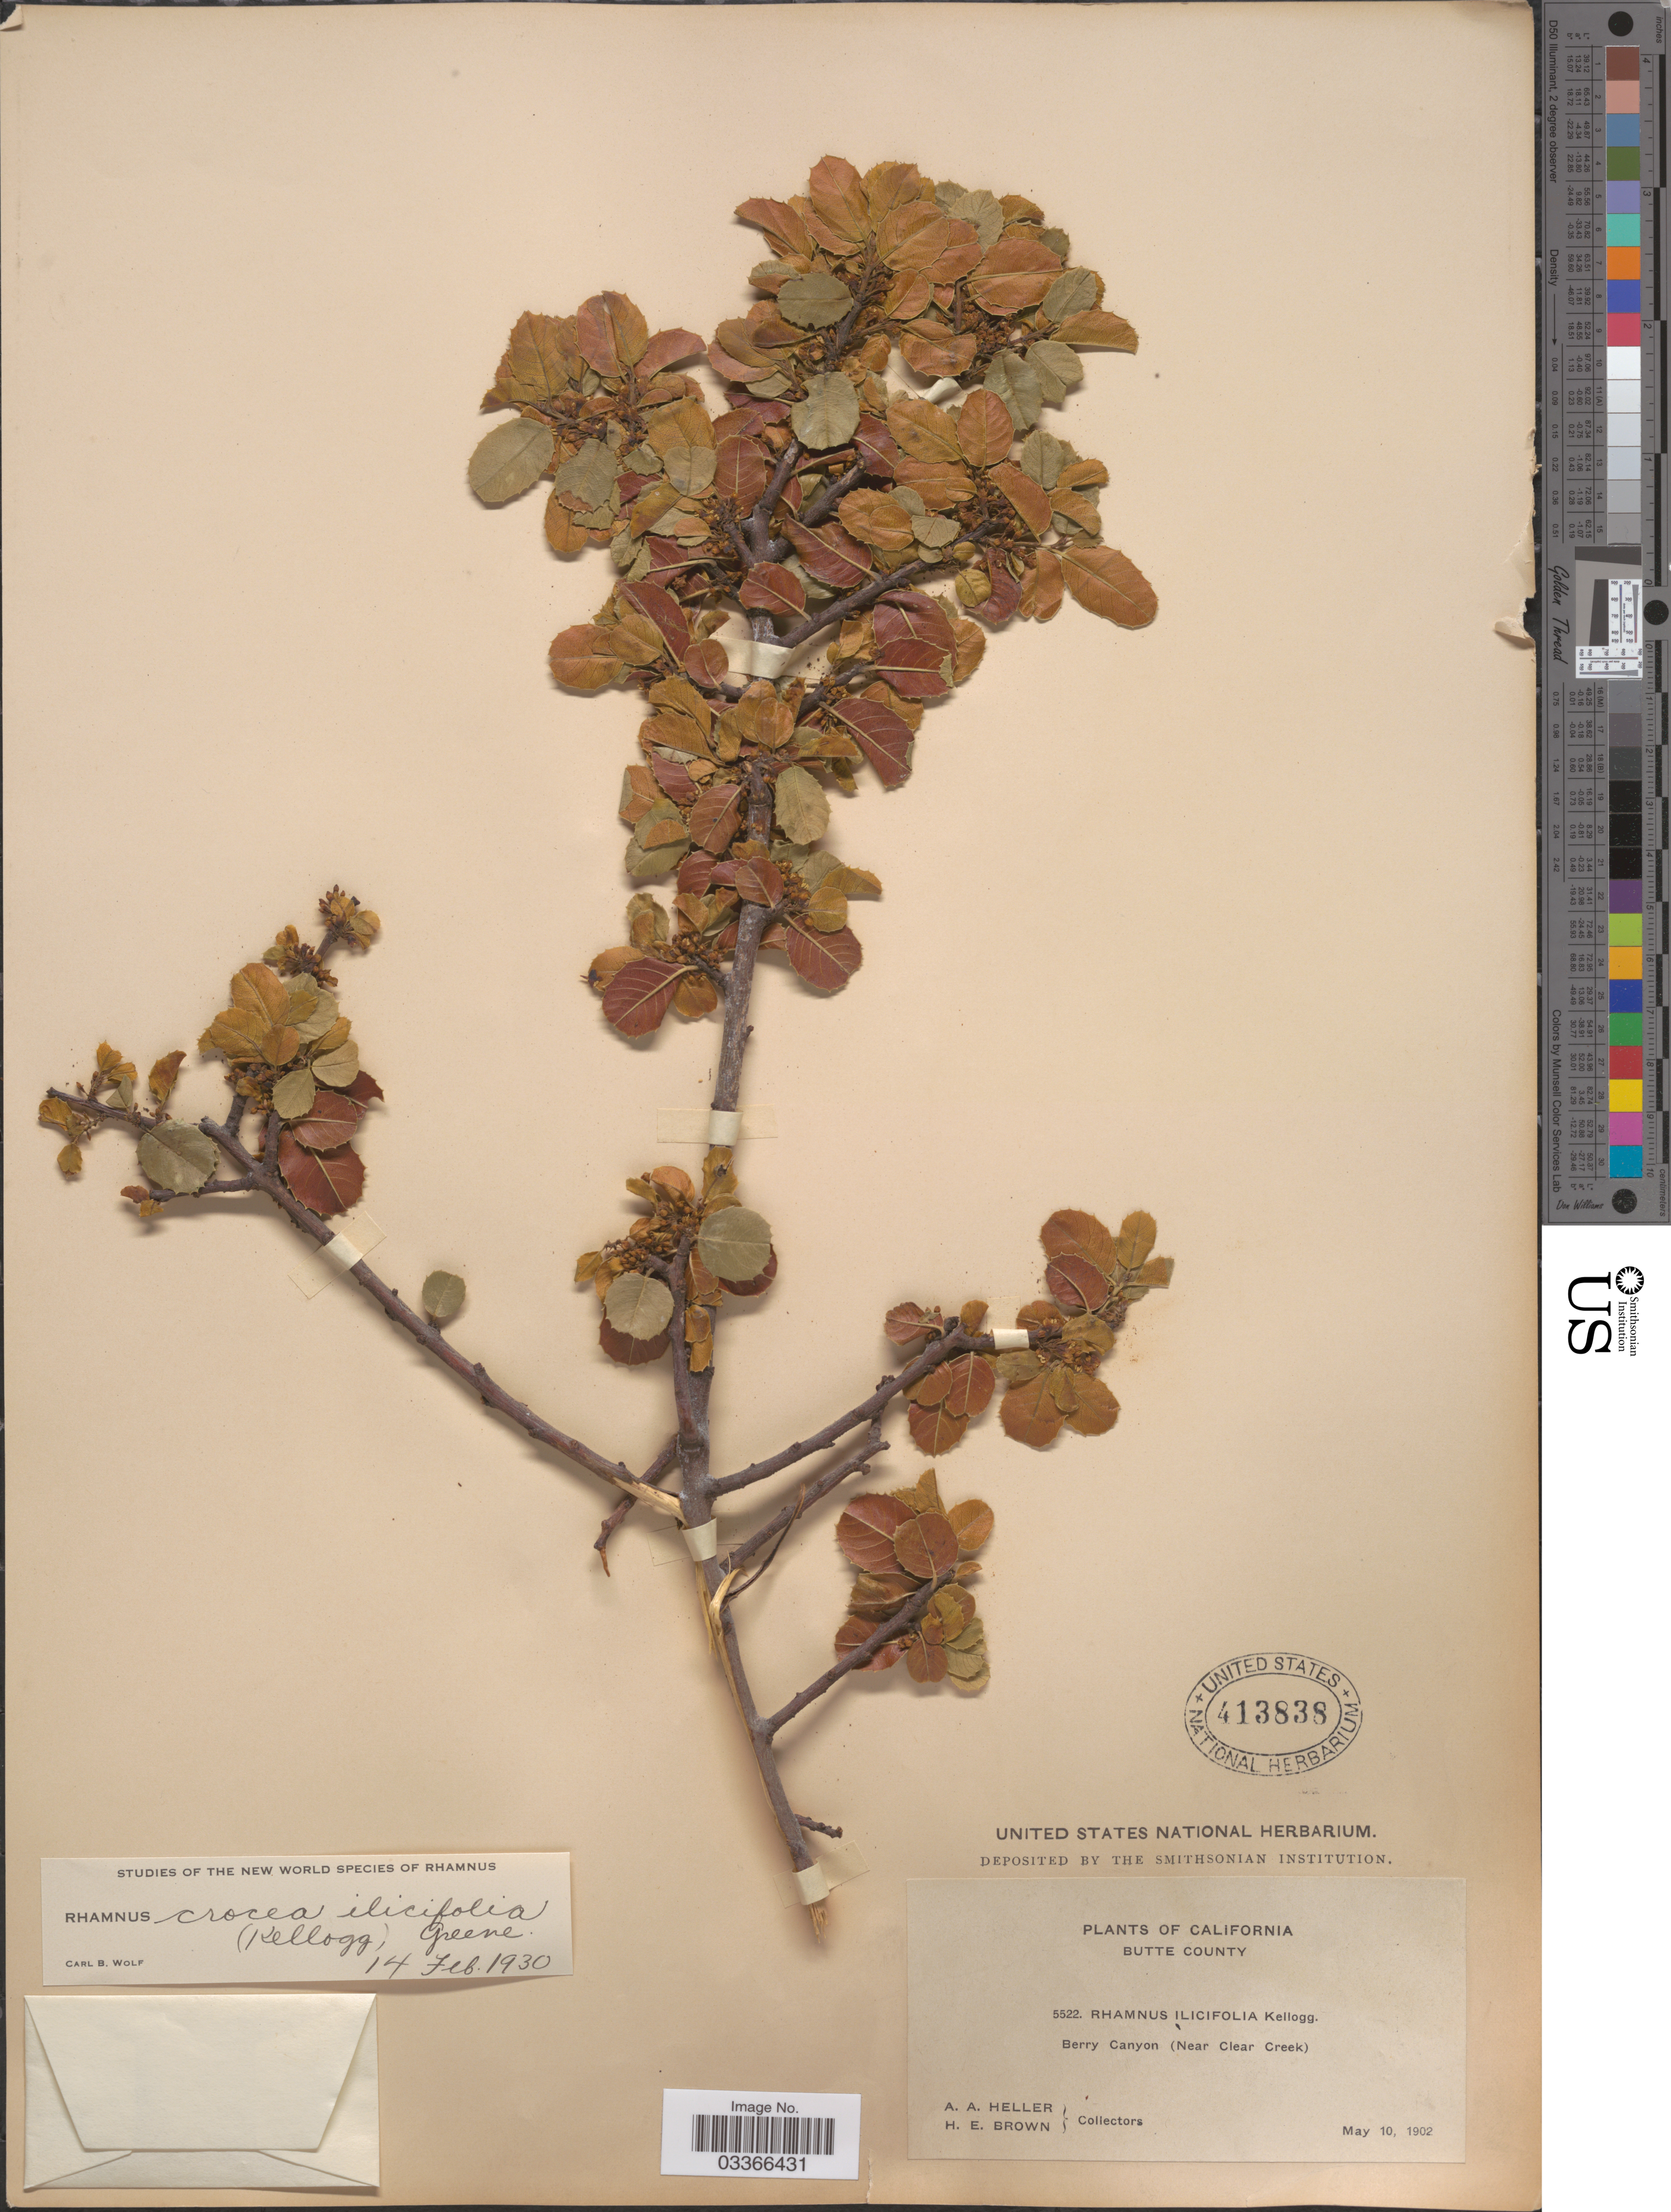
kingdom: Plantae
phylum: Tracheophyta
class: Magnoliopsida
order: Rosales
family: Rhamnaceae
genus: Rhamnus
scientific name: Rhamnus crocea var. ilicifolia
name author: (Kellogg) Greene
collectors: A. A. Heller & H. E. Brown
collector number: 5522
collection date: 1902-05-10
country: United States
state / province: California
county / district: Butte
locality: Butte County. Berry Canyon (Near Clear Creek).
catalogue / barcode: US 413838